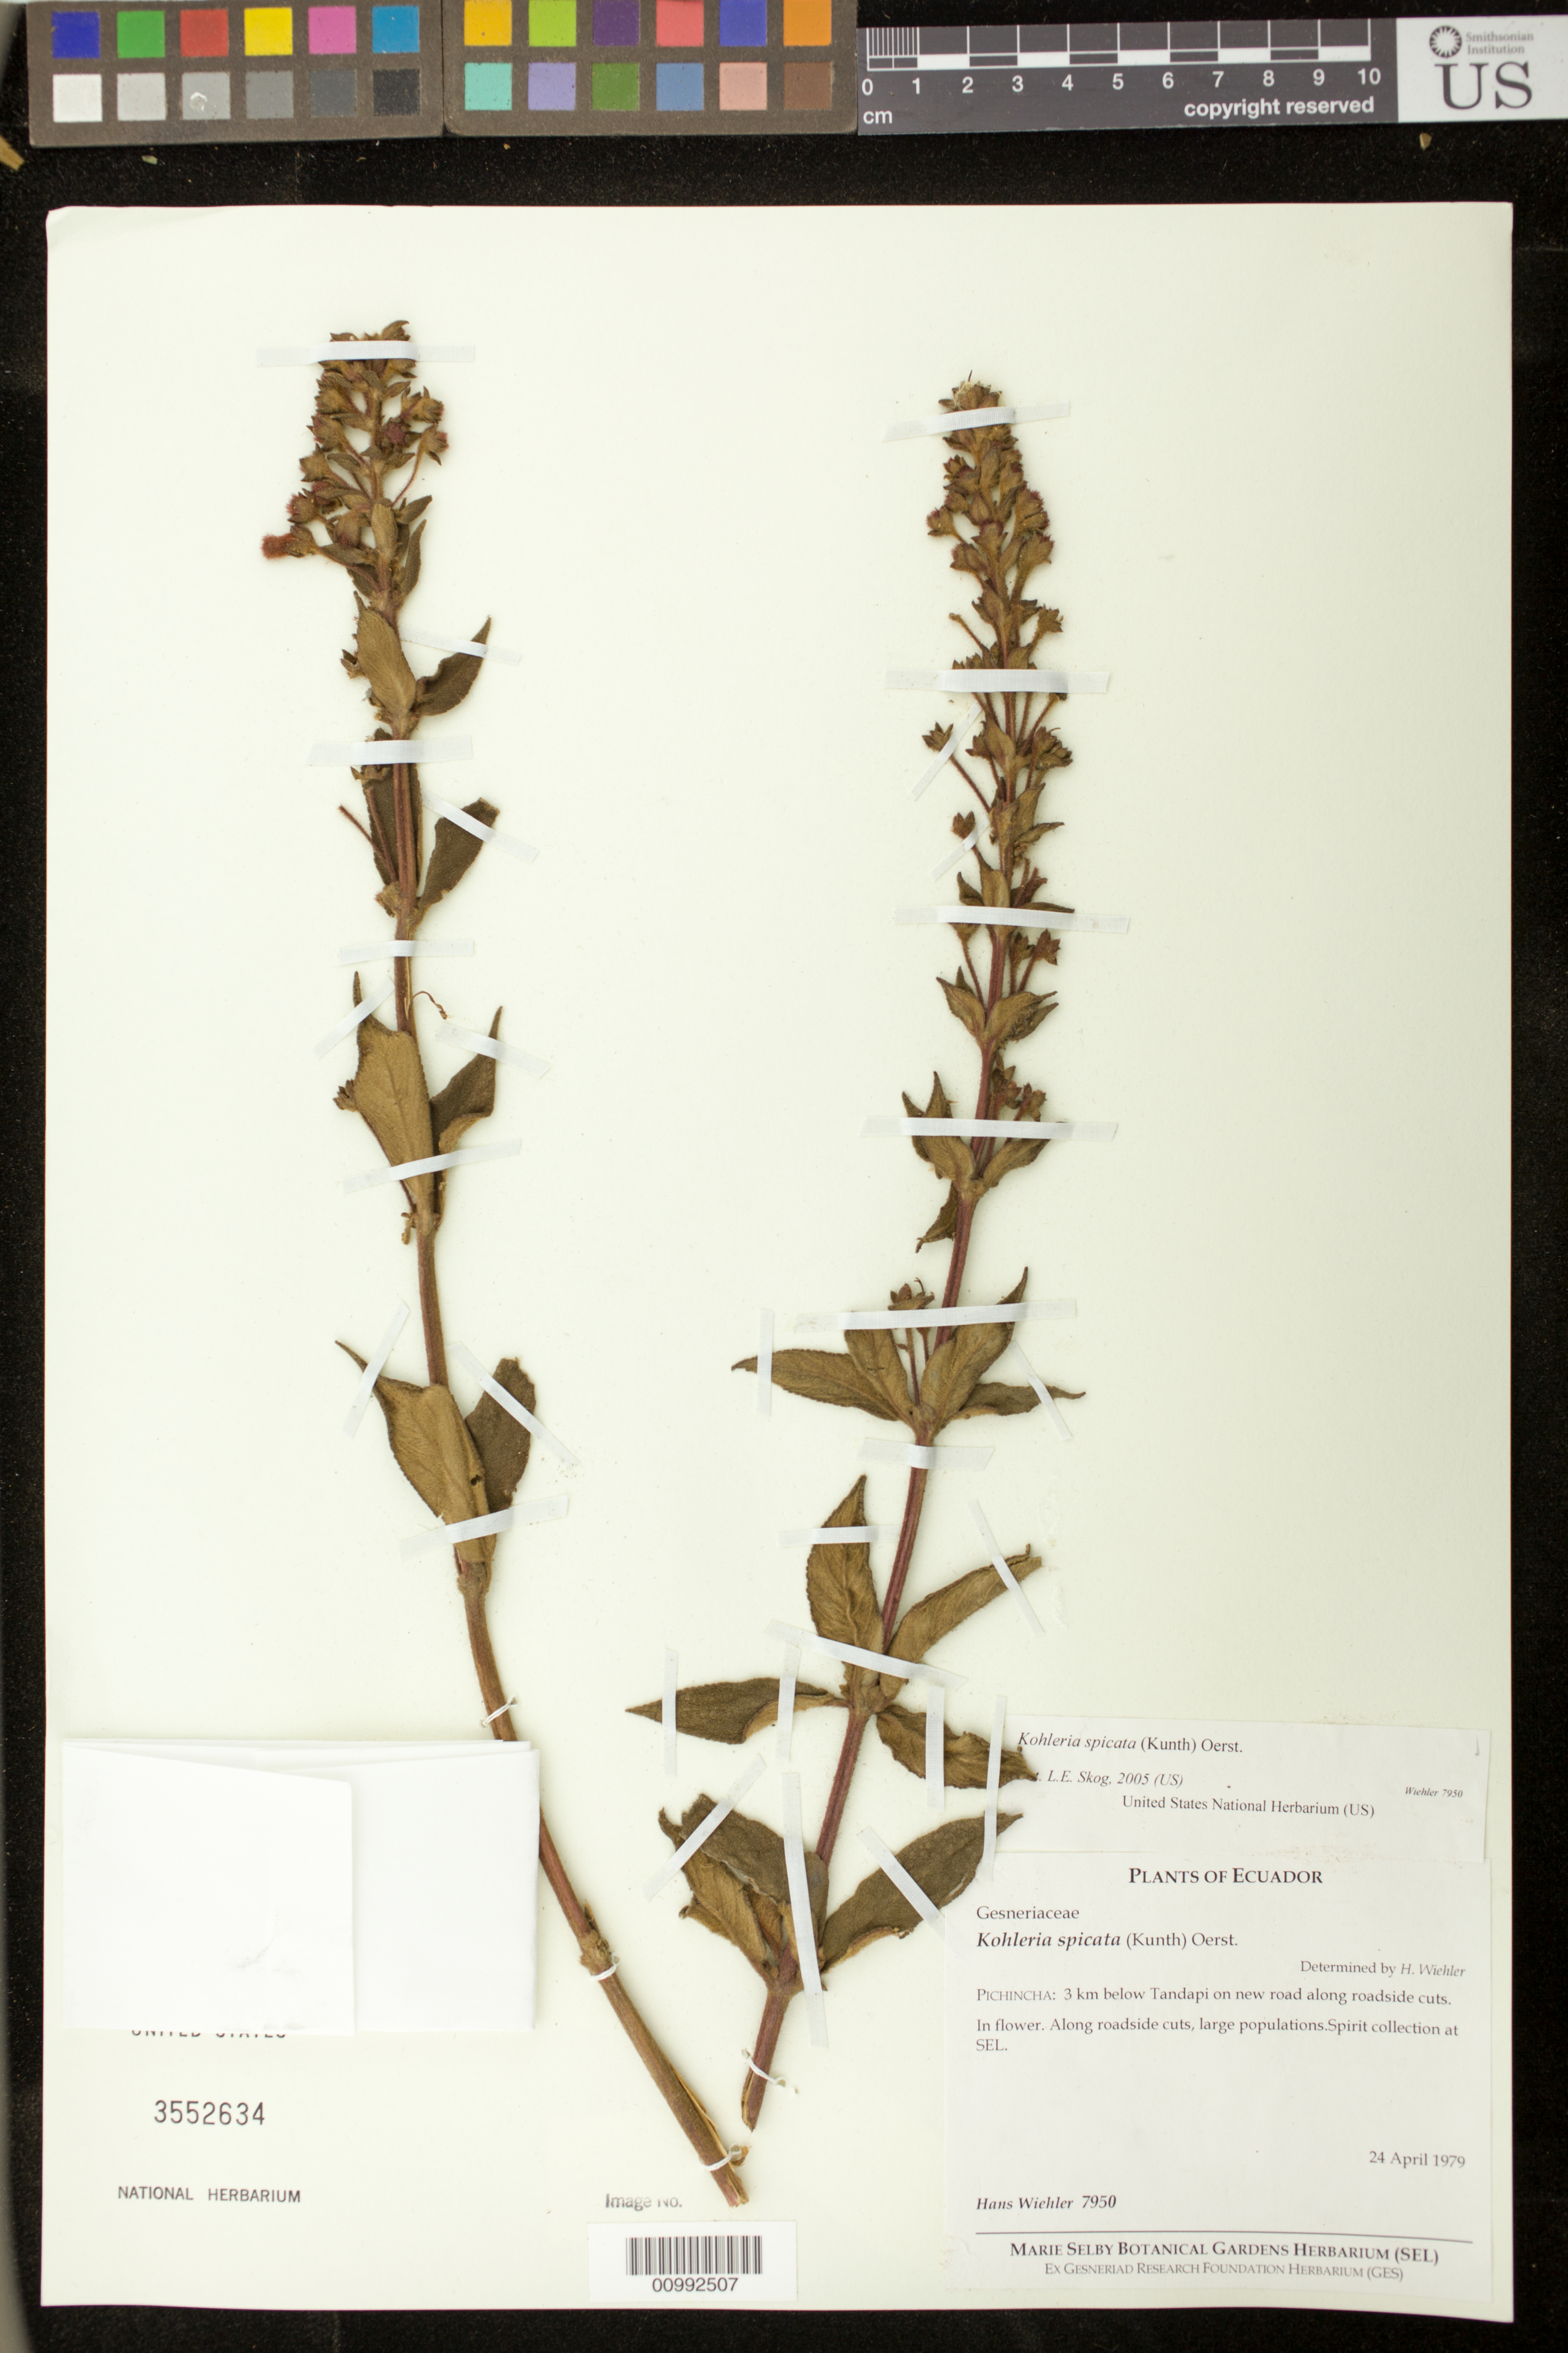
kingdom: Plantae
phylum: Tracheophyta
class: Magnoliopsida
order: Lamiales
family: Gesneriaceae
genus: Kohleria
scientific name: Kohleria spicata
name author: (Kunth) Oerst.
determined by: Skog, Laurence E.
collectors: H. J. Wiehler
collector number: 7950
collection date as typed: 24 Apr 1979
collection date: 1979-04-24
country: Ecuador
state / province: Pichincha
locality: Pichincha: 3 km below Tandapi on new road along roadside cuts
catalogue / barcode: US 3552634